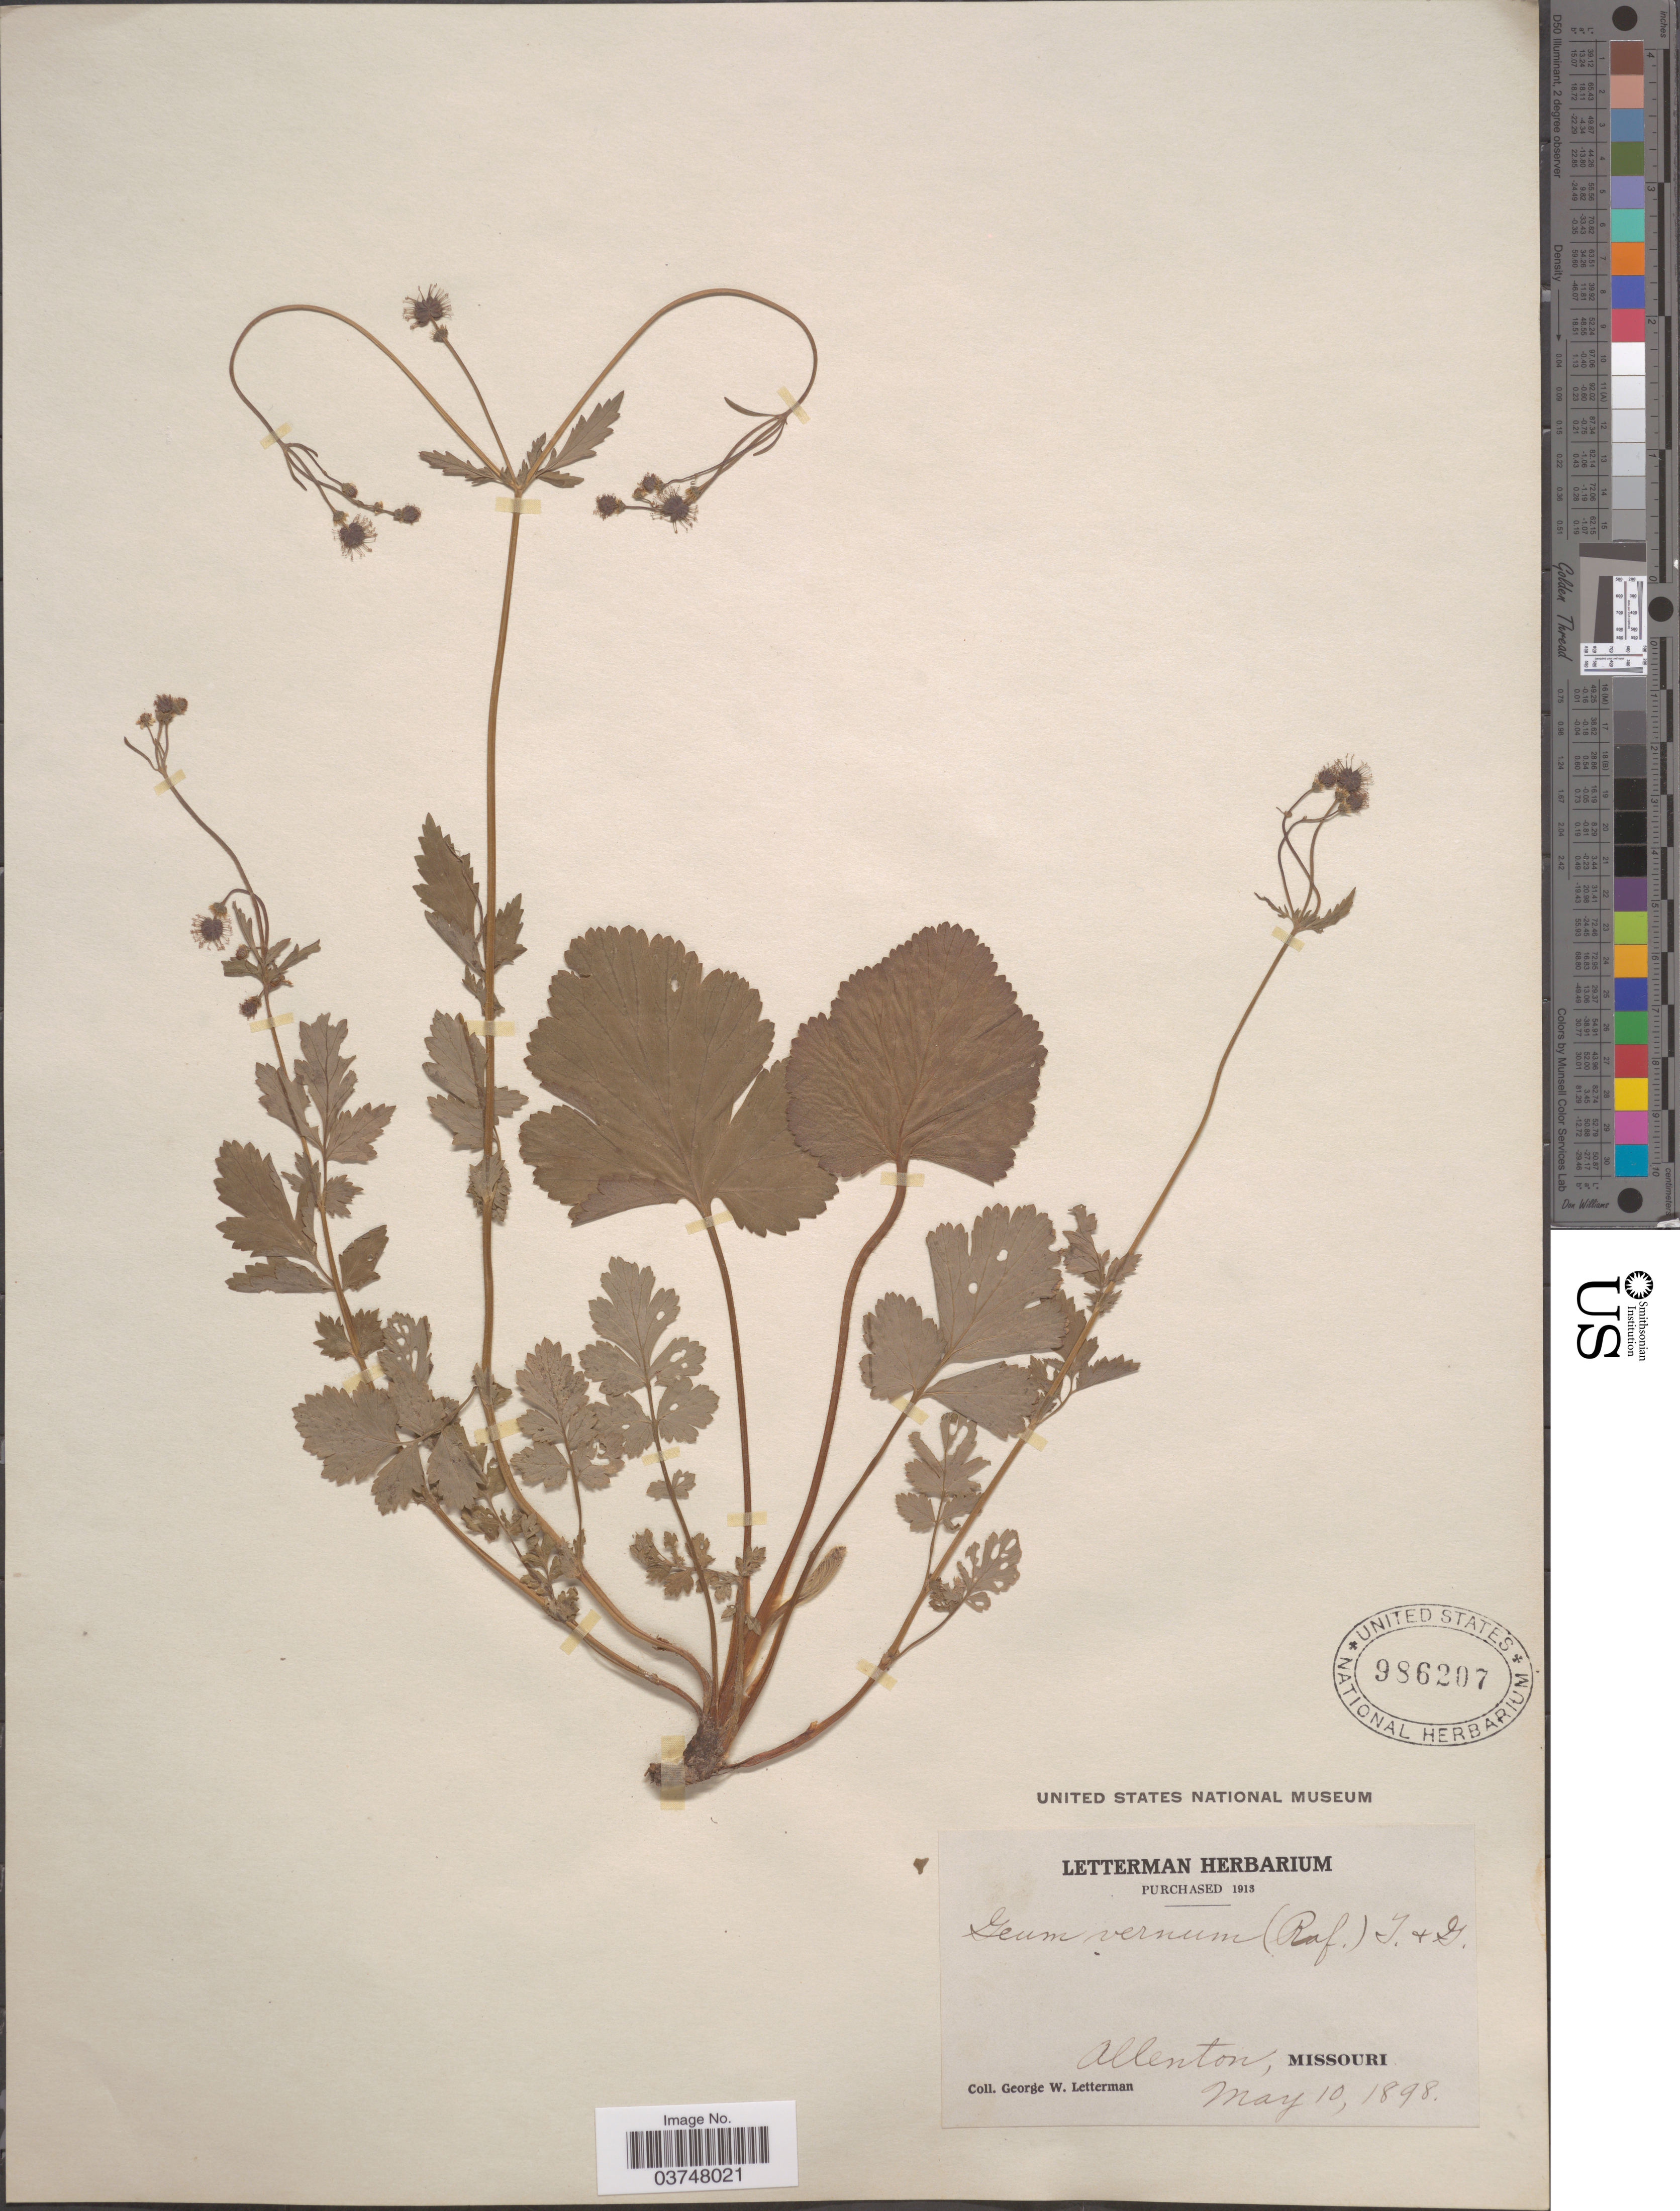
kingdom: Plantae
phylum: Tracheophyta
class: Magnoliopsida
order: Rosales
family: Rosaceae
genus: Geum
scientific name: Geum vernum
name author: (Raf.) Torr. & A. Gray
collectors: G. W. Letterman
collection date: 1898-05-10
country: United States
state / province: Missouri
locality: Allenton.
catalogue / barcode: US 986207